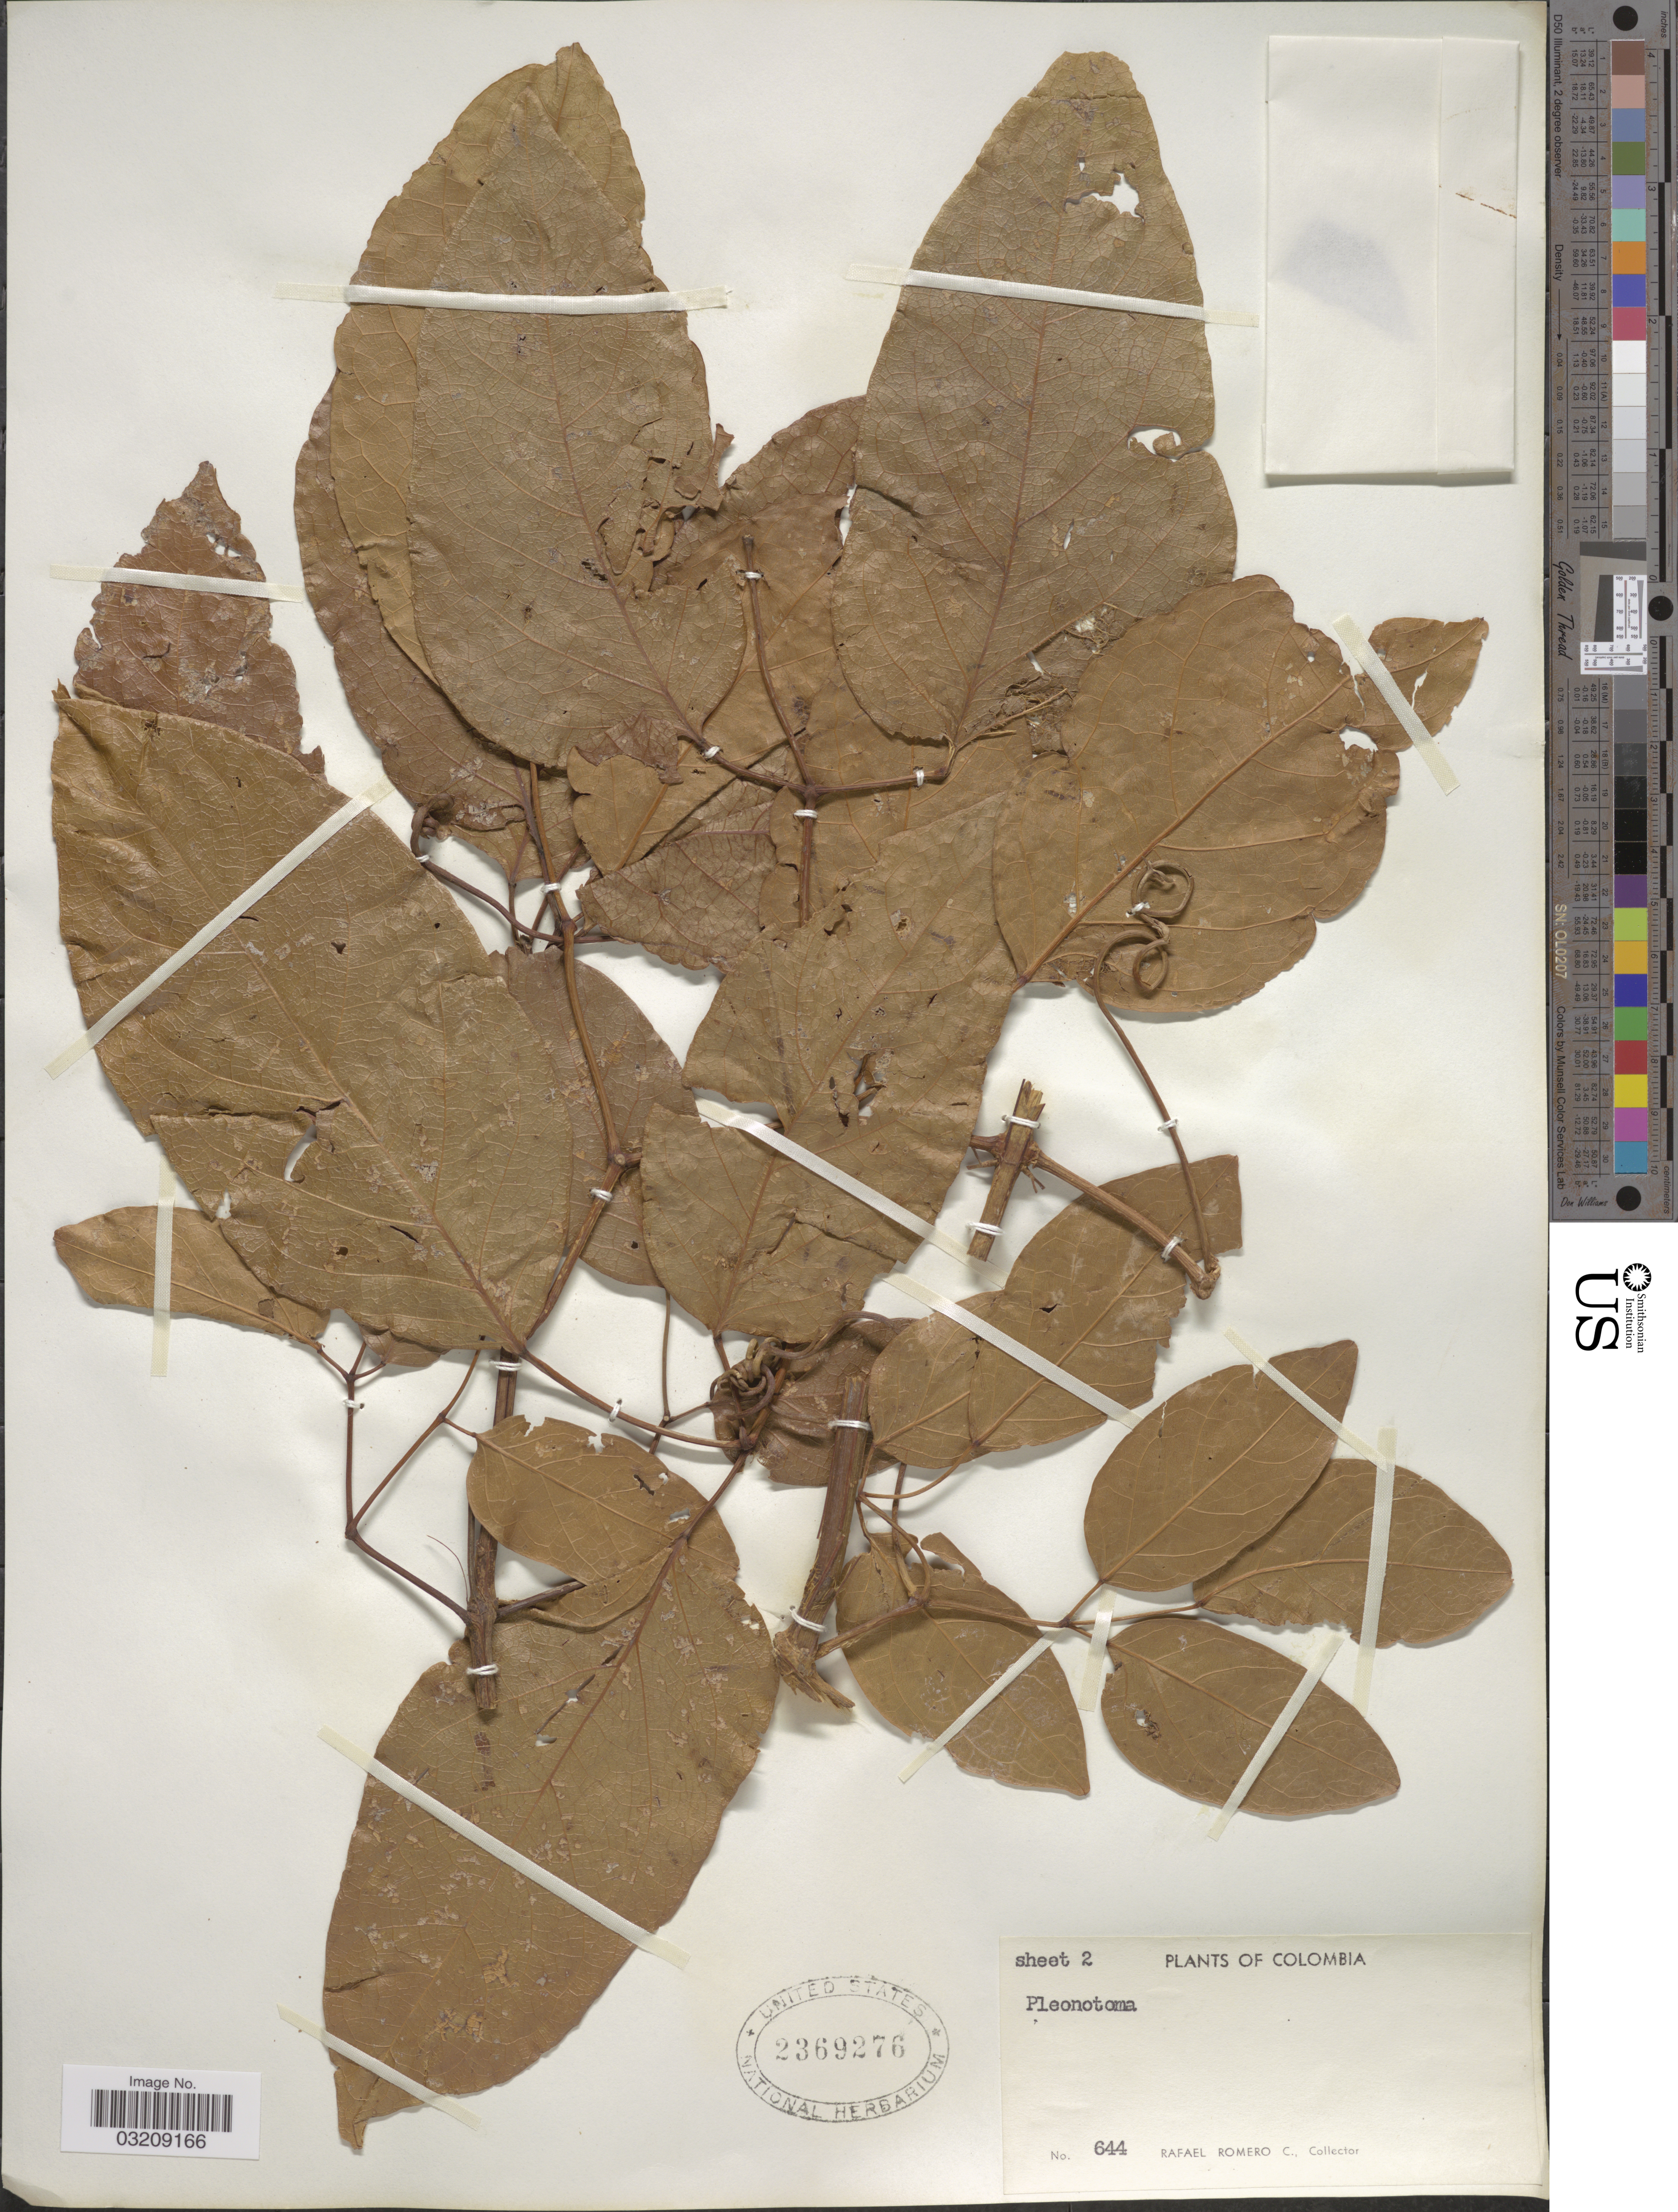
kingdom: Plantae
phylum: Tracheophyta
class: Magnoliopsida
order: Lamiales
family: Bignoniaceae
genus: Pleonotoma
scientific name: Pleonotoma variabilis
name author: (Jacq.) Miers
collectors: R. Romero Castañeda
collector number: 644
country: Colombia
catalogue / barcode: US 2369276